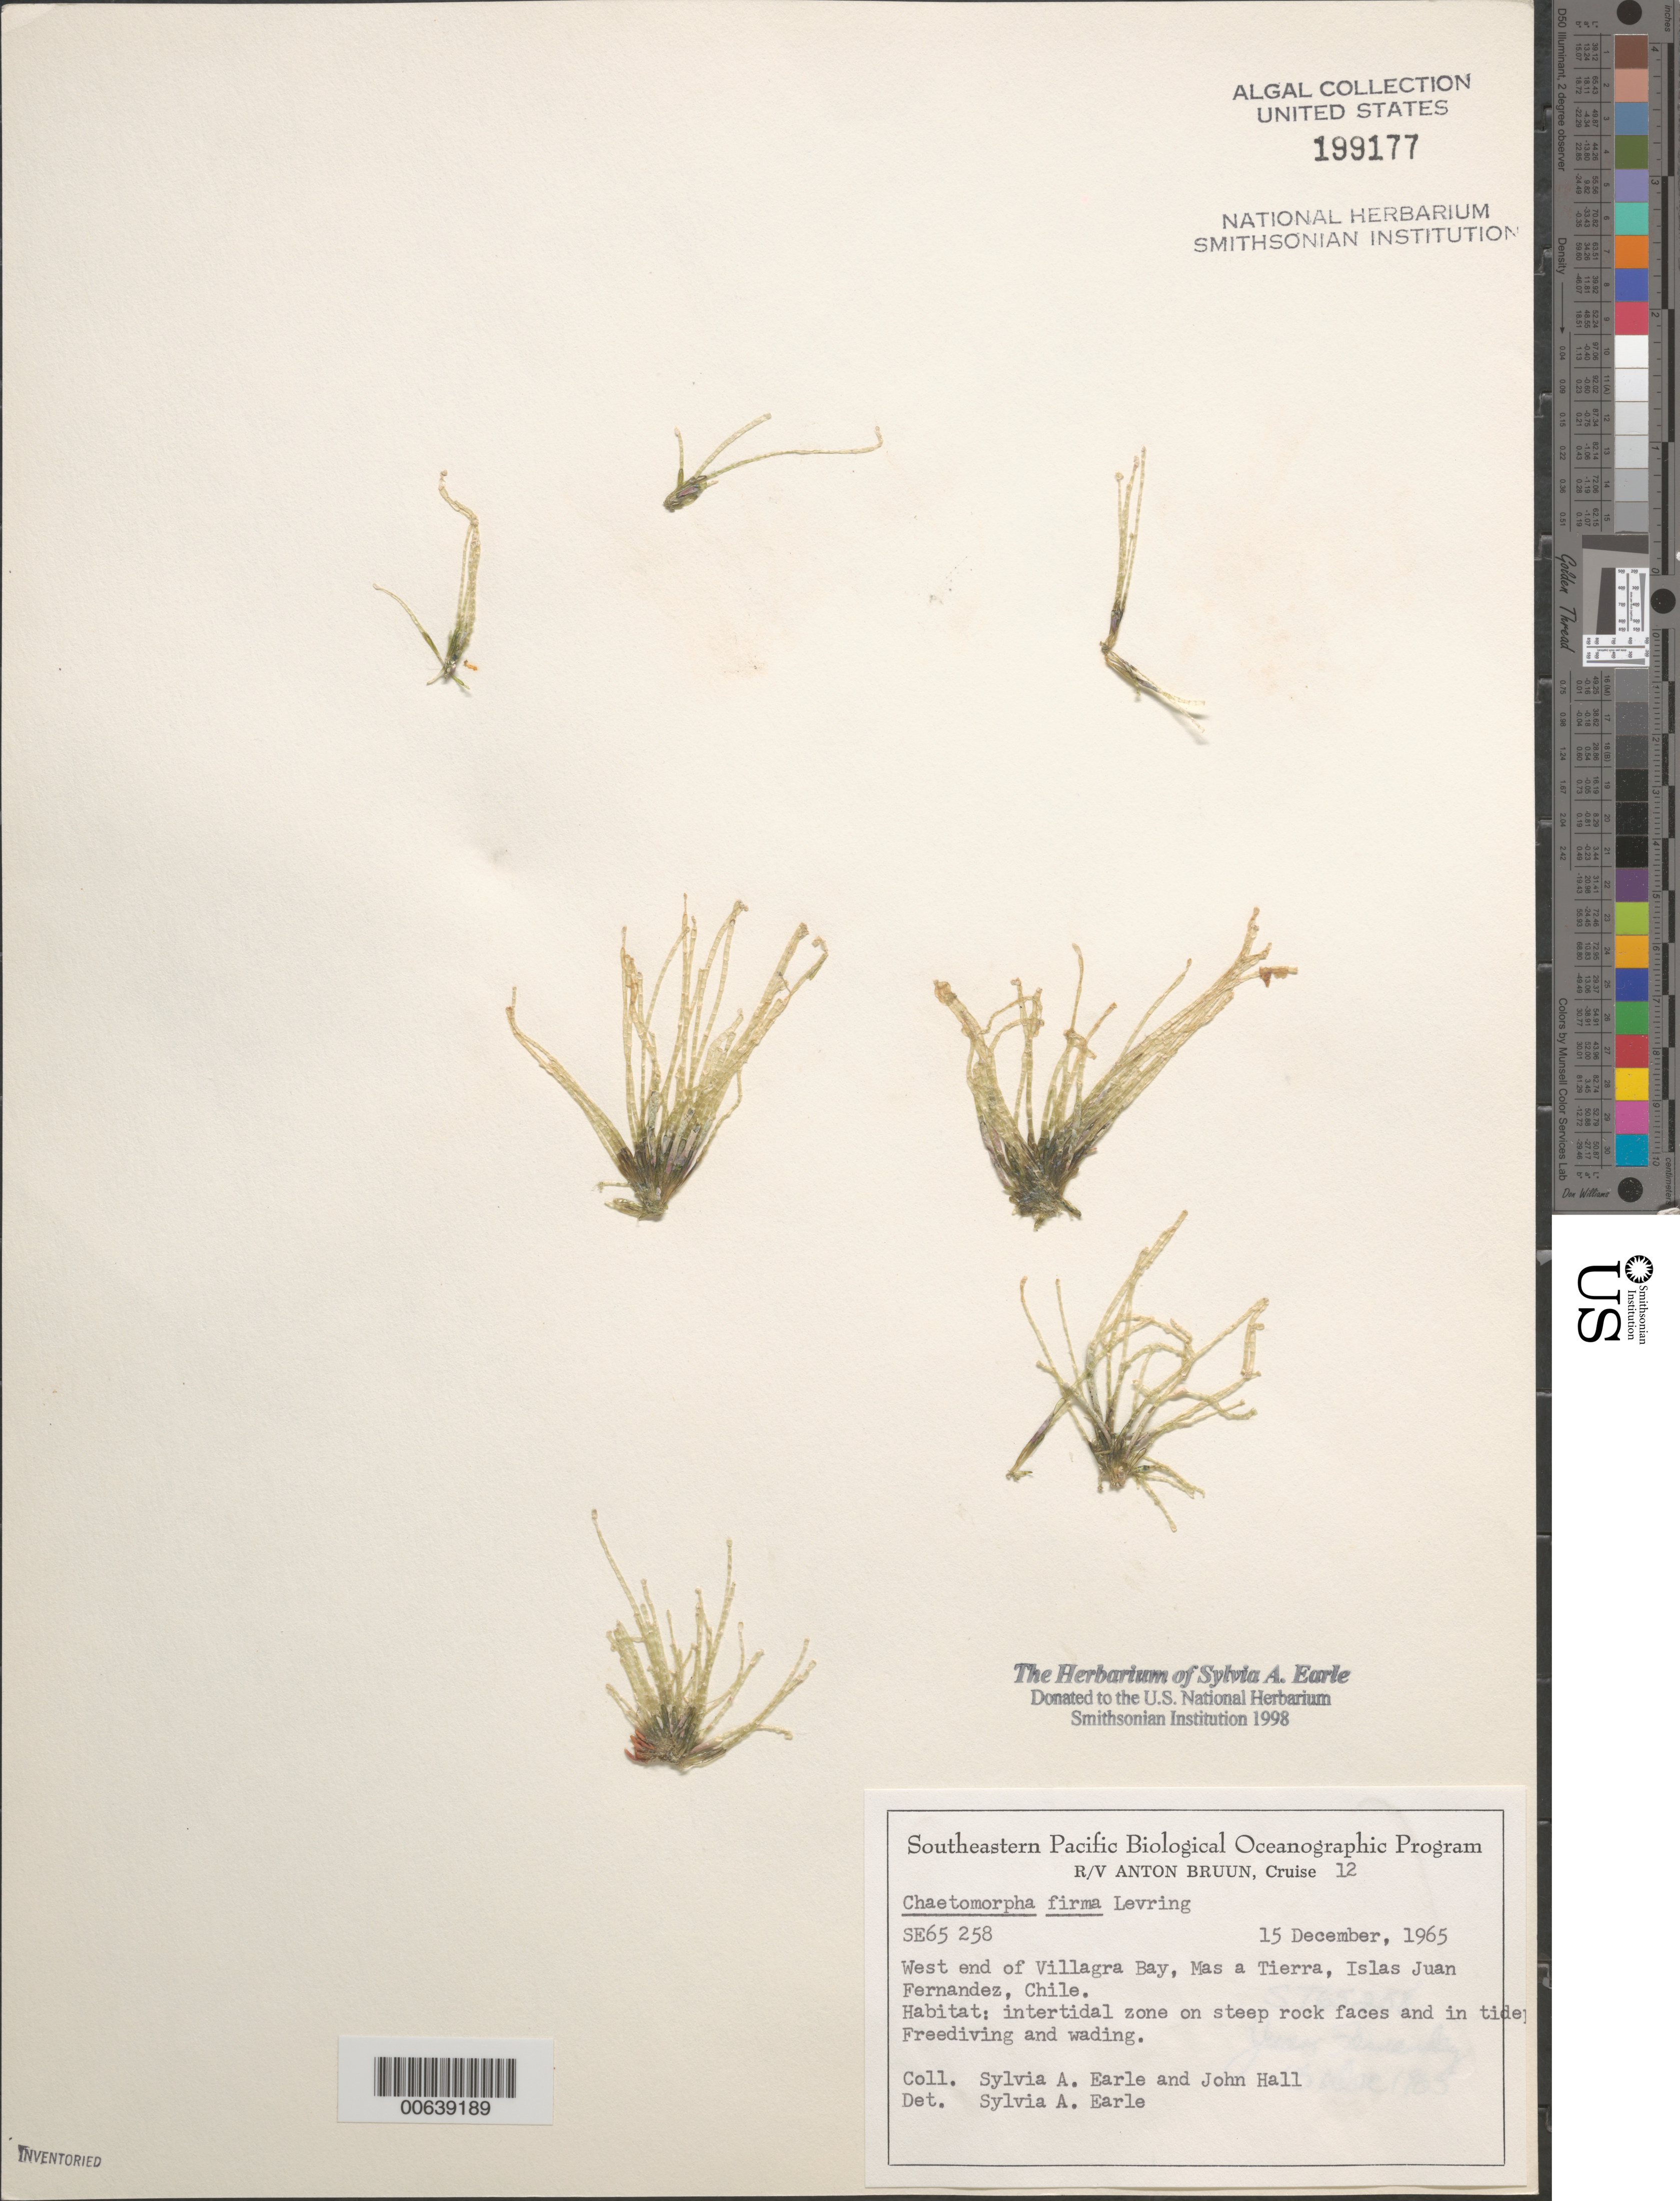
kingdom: Plantae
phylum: Chlorophyta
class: Ulvophyceae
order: Cladophorales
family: Cladophoraceae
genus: Chaetomorpha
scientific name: Chaetomorpha firma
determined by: Earle, S. A.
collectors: S. A. Earle & J. Hall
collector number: SE 65258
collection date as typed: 15 Dec 1965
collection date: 1965-12-15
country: Chile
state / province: Valparaíso (V)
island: Isla Más a Tierra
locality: Villagra Bay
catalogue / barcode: US 199177